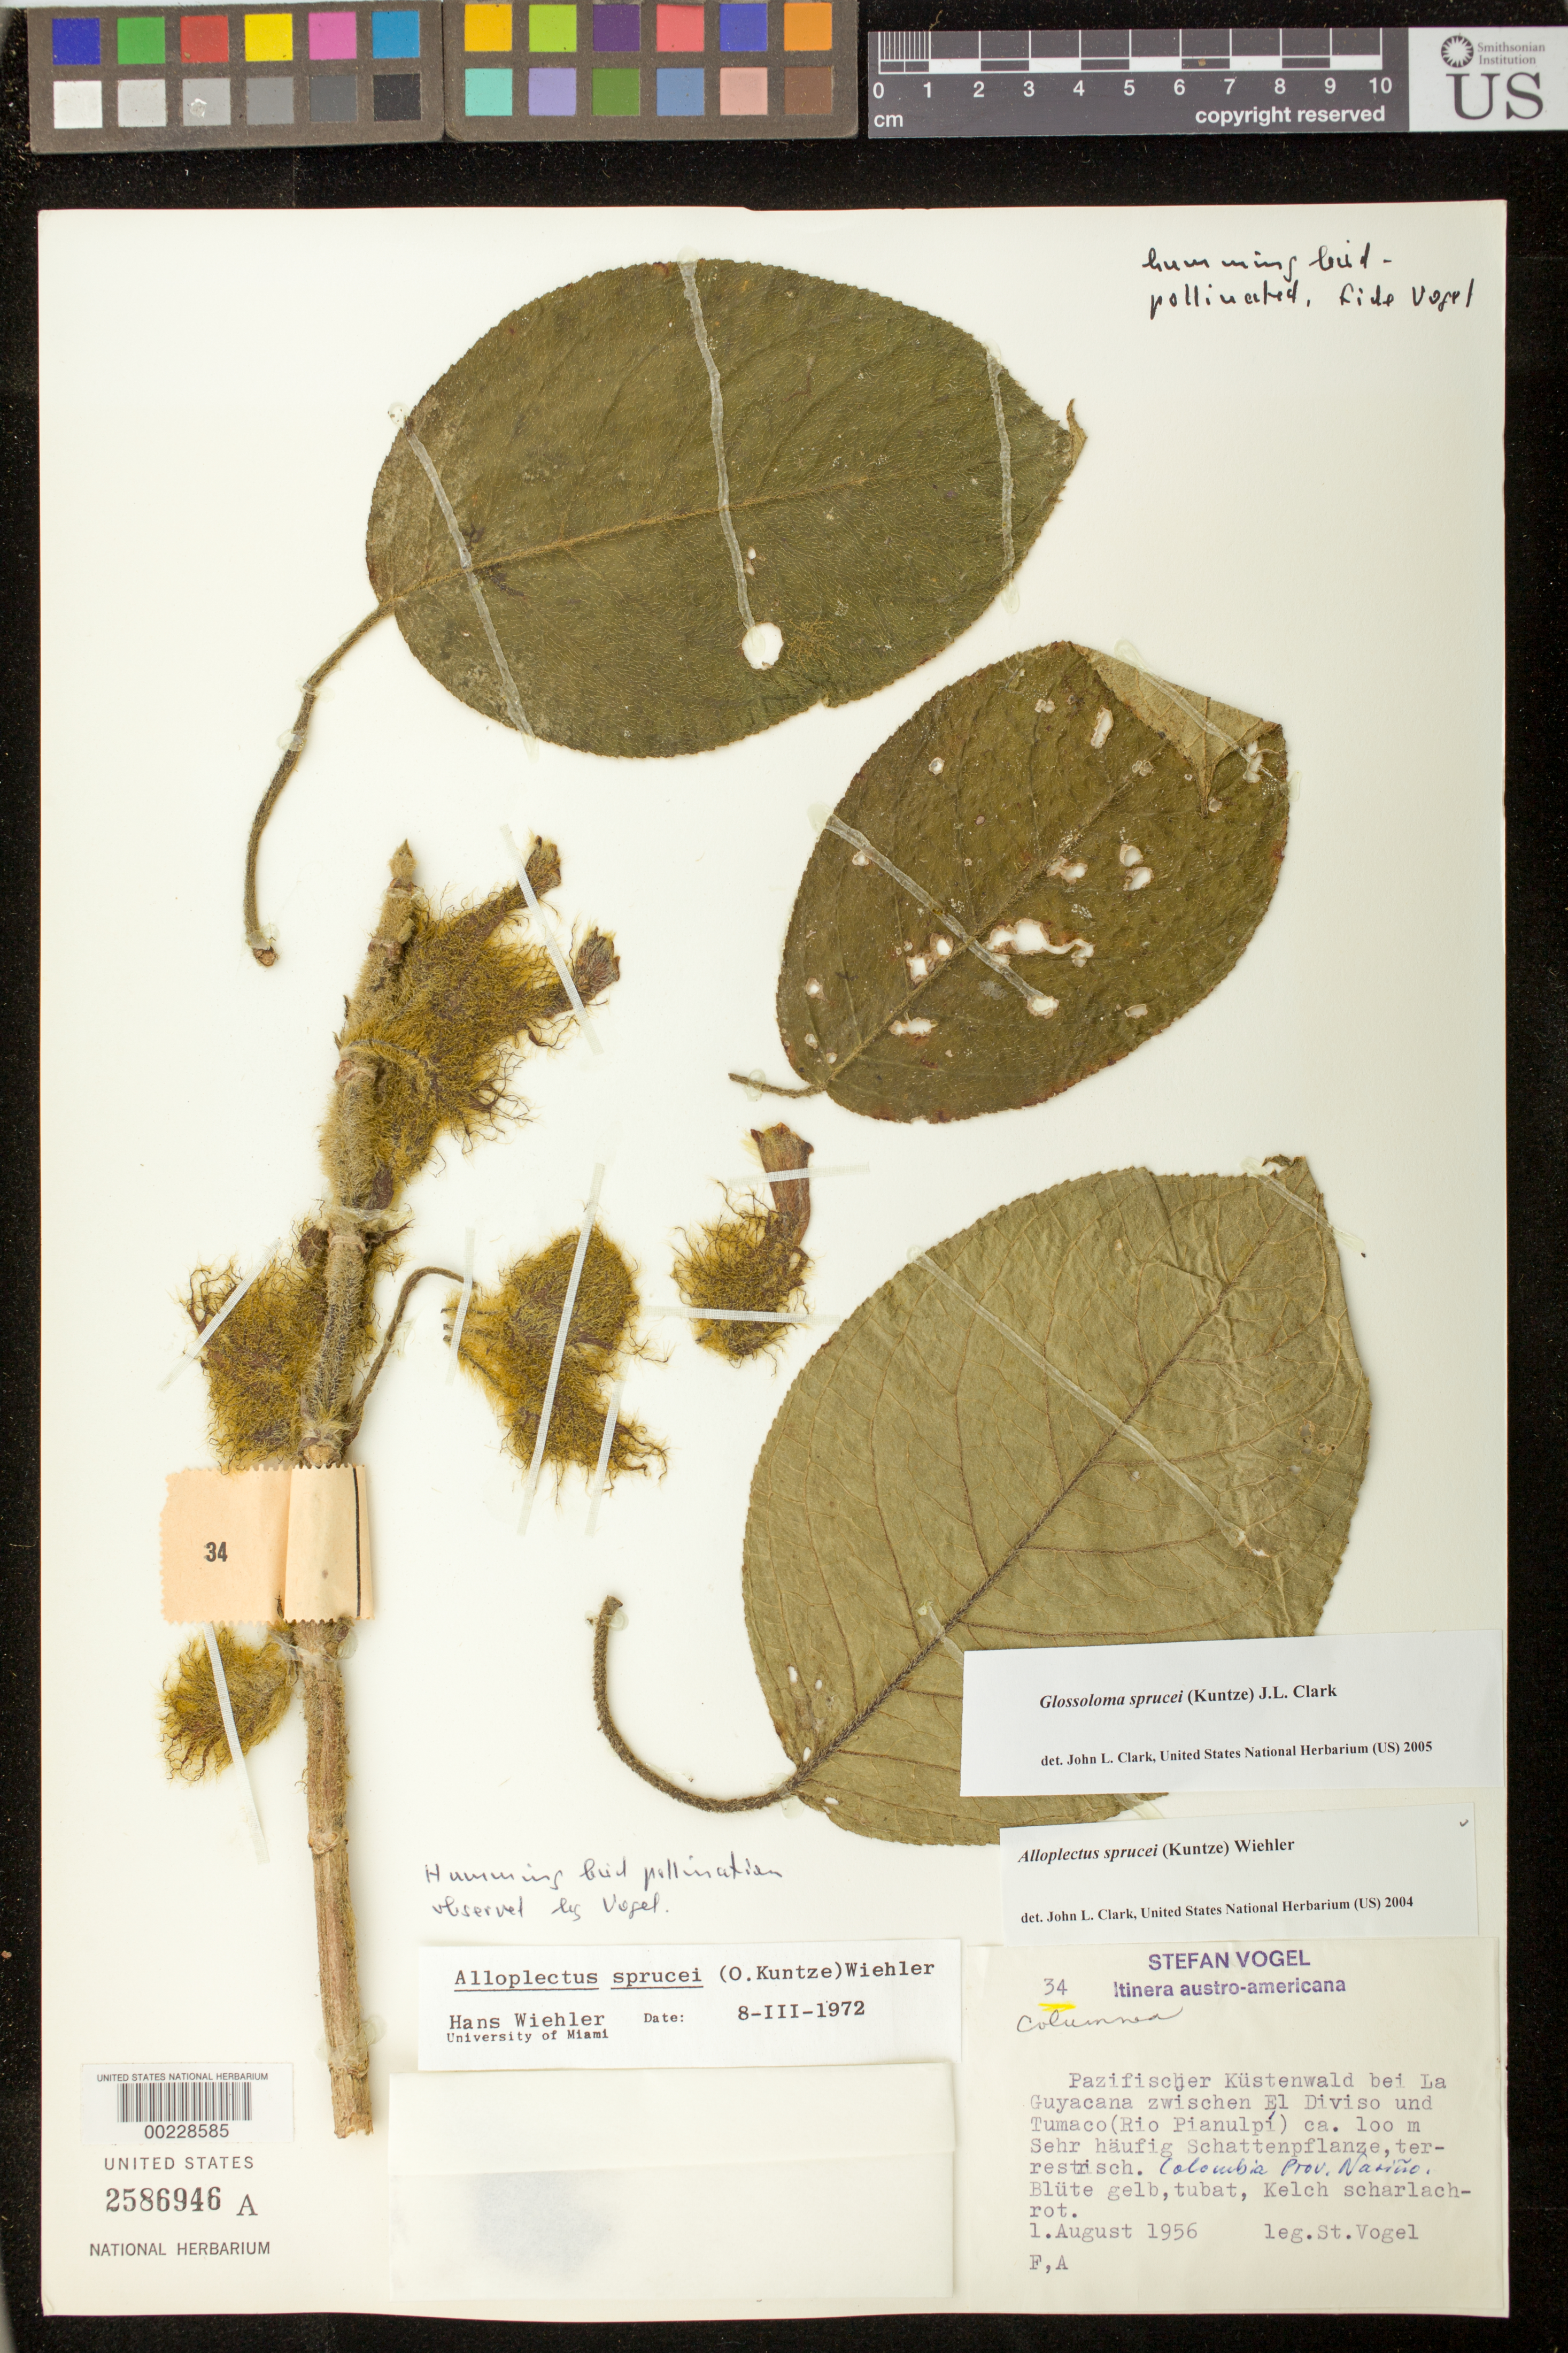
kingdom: Plantae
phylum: Tracheophyta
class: Magnoliopsida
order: Lamiales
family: Gesneriaceae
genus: Glossoloma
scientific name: Glossoloma sprucei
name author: (Kuntze) J.L. Clark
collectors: S. Vogel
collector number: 34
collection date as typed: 01 Aug 1956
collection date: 1956-08-01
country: Colombia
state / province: Nariño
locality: Near La Guyacana between El Divisio and Tumaco (Rio Pianulpi)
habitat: Pacific coastal forest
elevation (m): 100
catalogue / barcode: US 2586946A